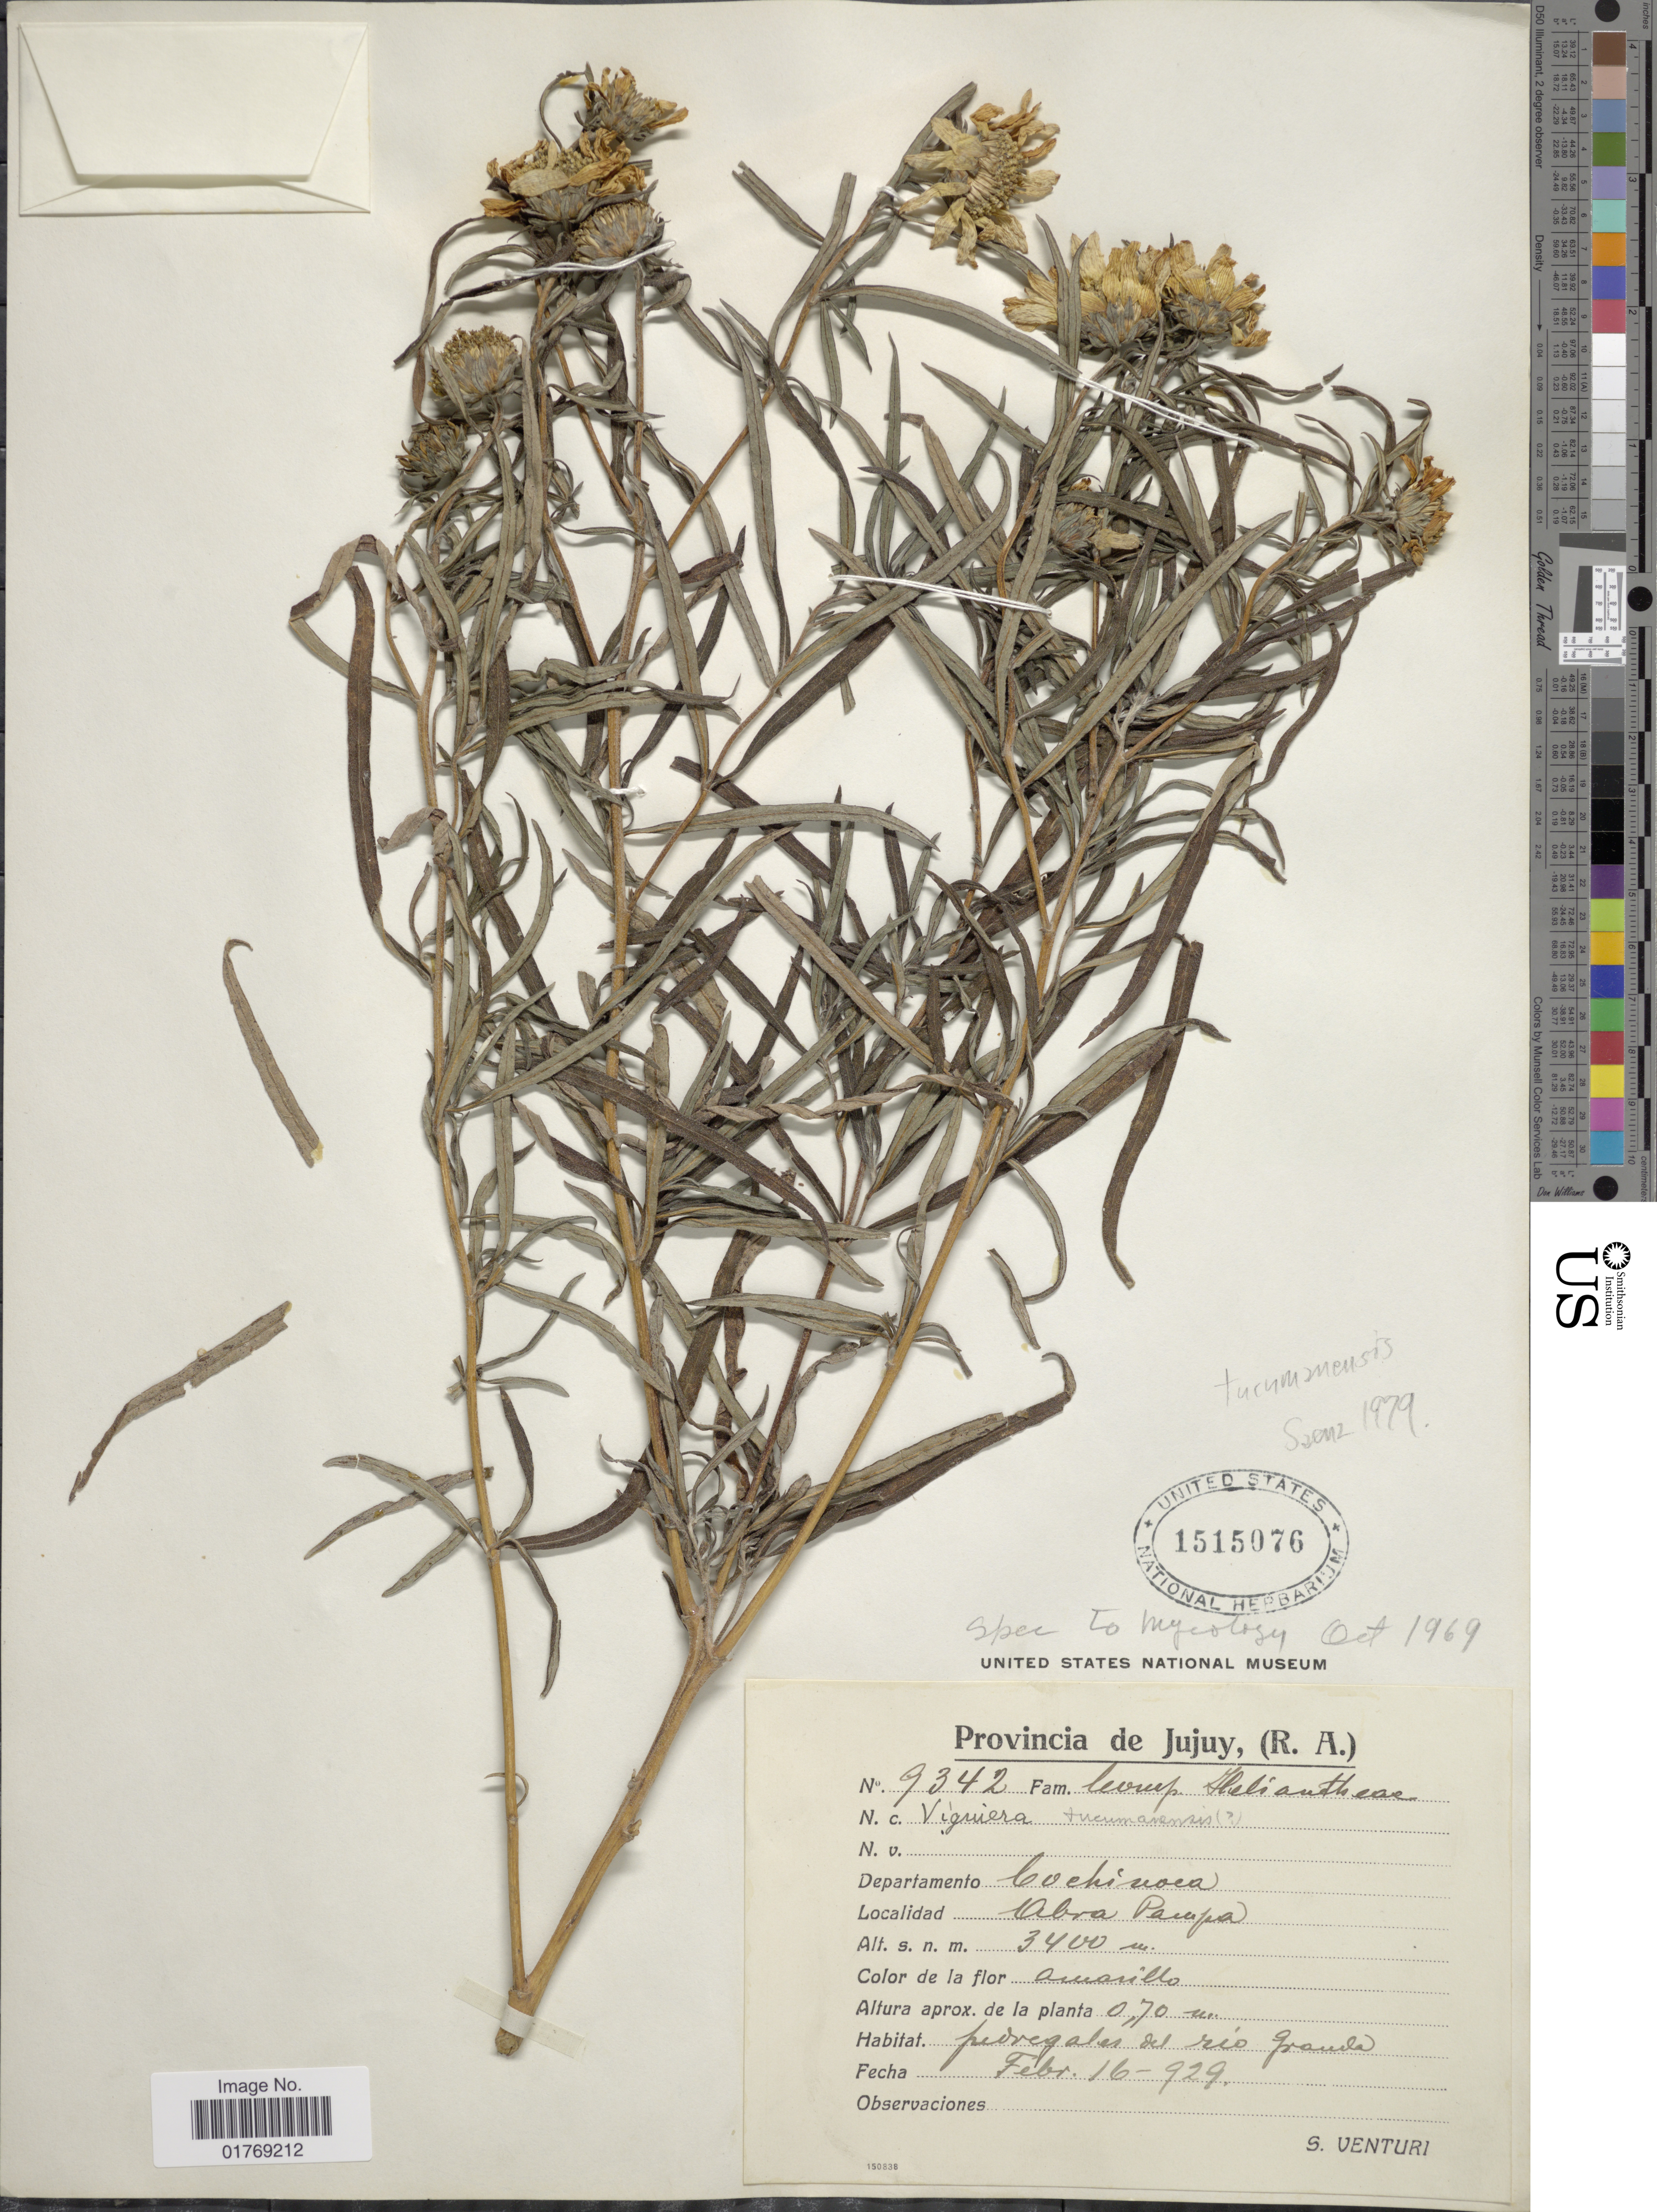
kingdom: Plantae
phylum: Tracheophyta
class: Magnoliopsida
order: Asterales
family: Asteraceae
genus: Viguiera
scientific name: Viguiera tucumanensis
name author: (Hook. & Arn.) Griseb.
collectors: S. Venturi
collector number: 9342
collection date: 1929-02-16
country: Argentina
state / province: Jujuy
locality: Provincia de Jujuy, (R.A.). Departamento Cochinoca. Abra Pampa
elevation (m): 3400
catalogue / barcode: US 1515076